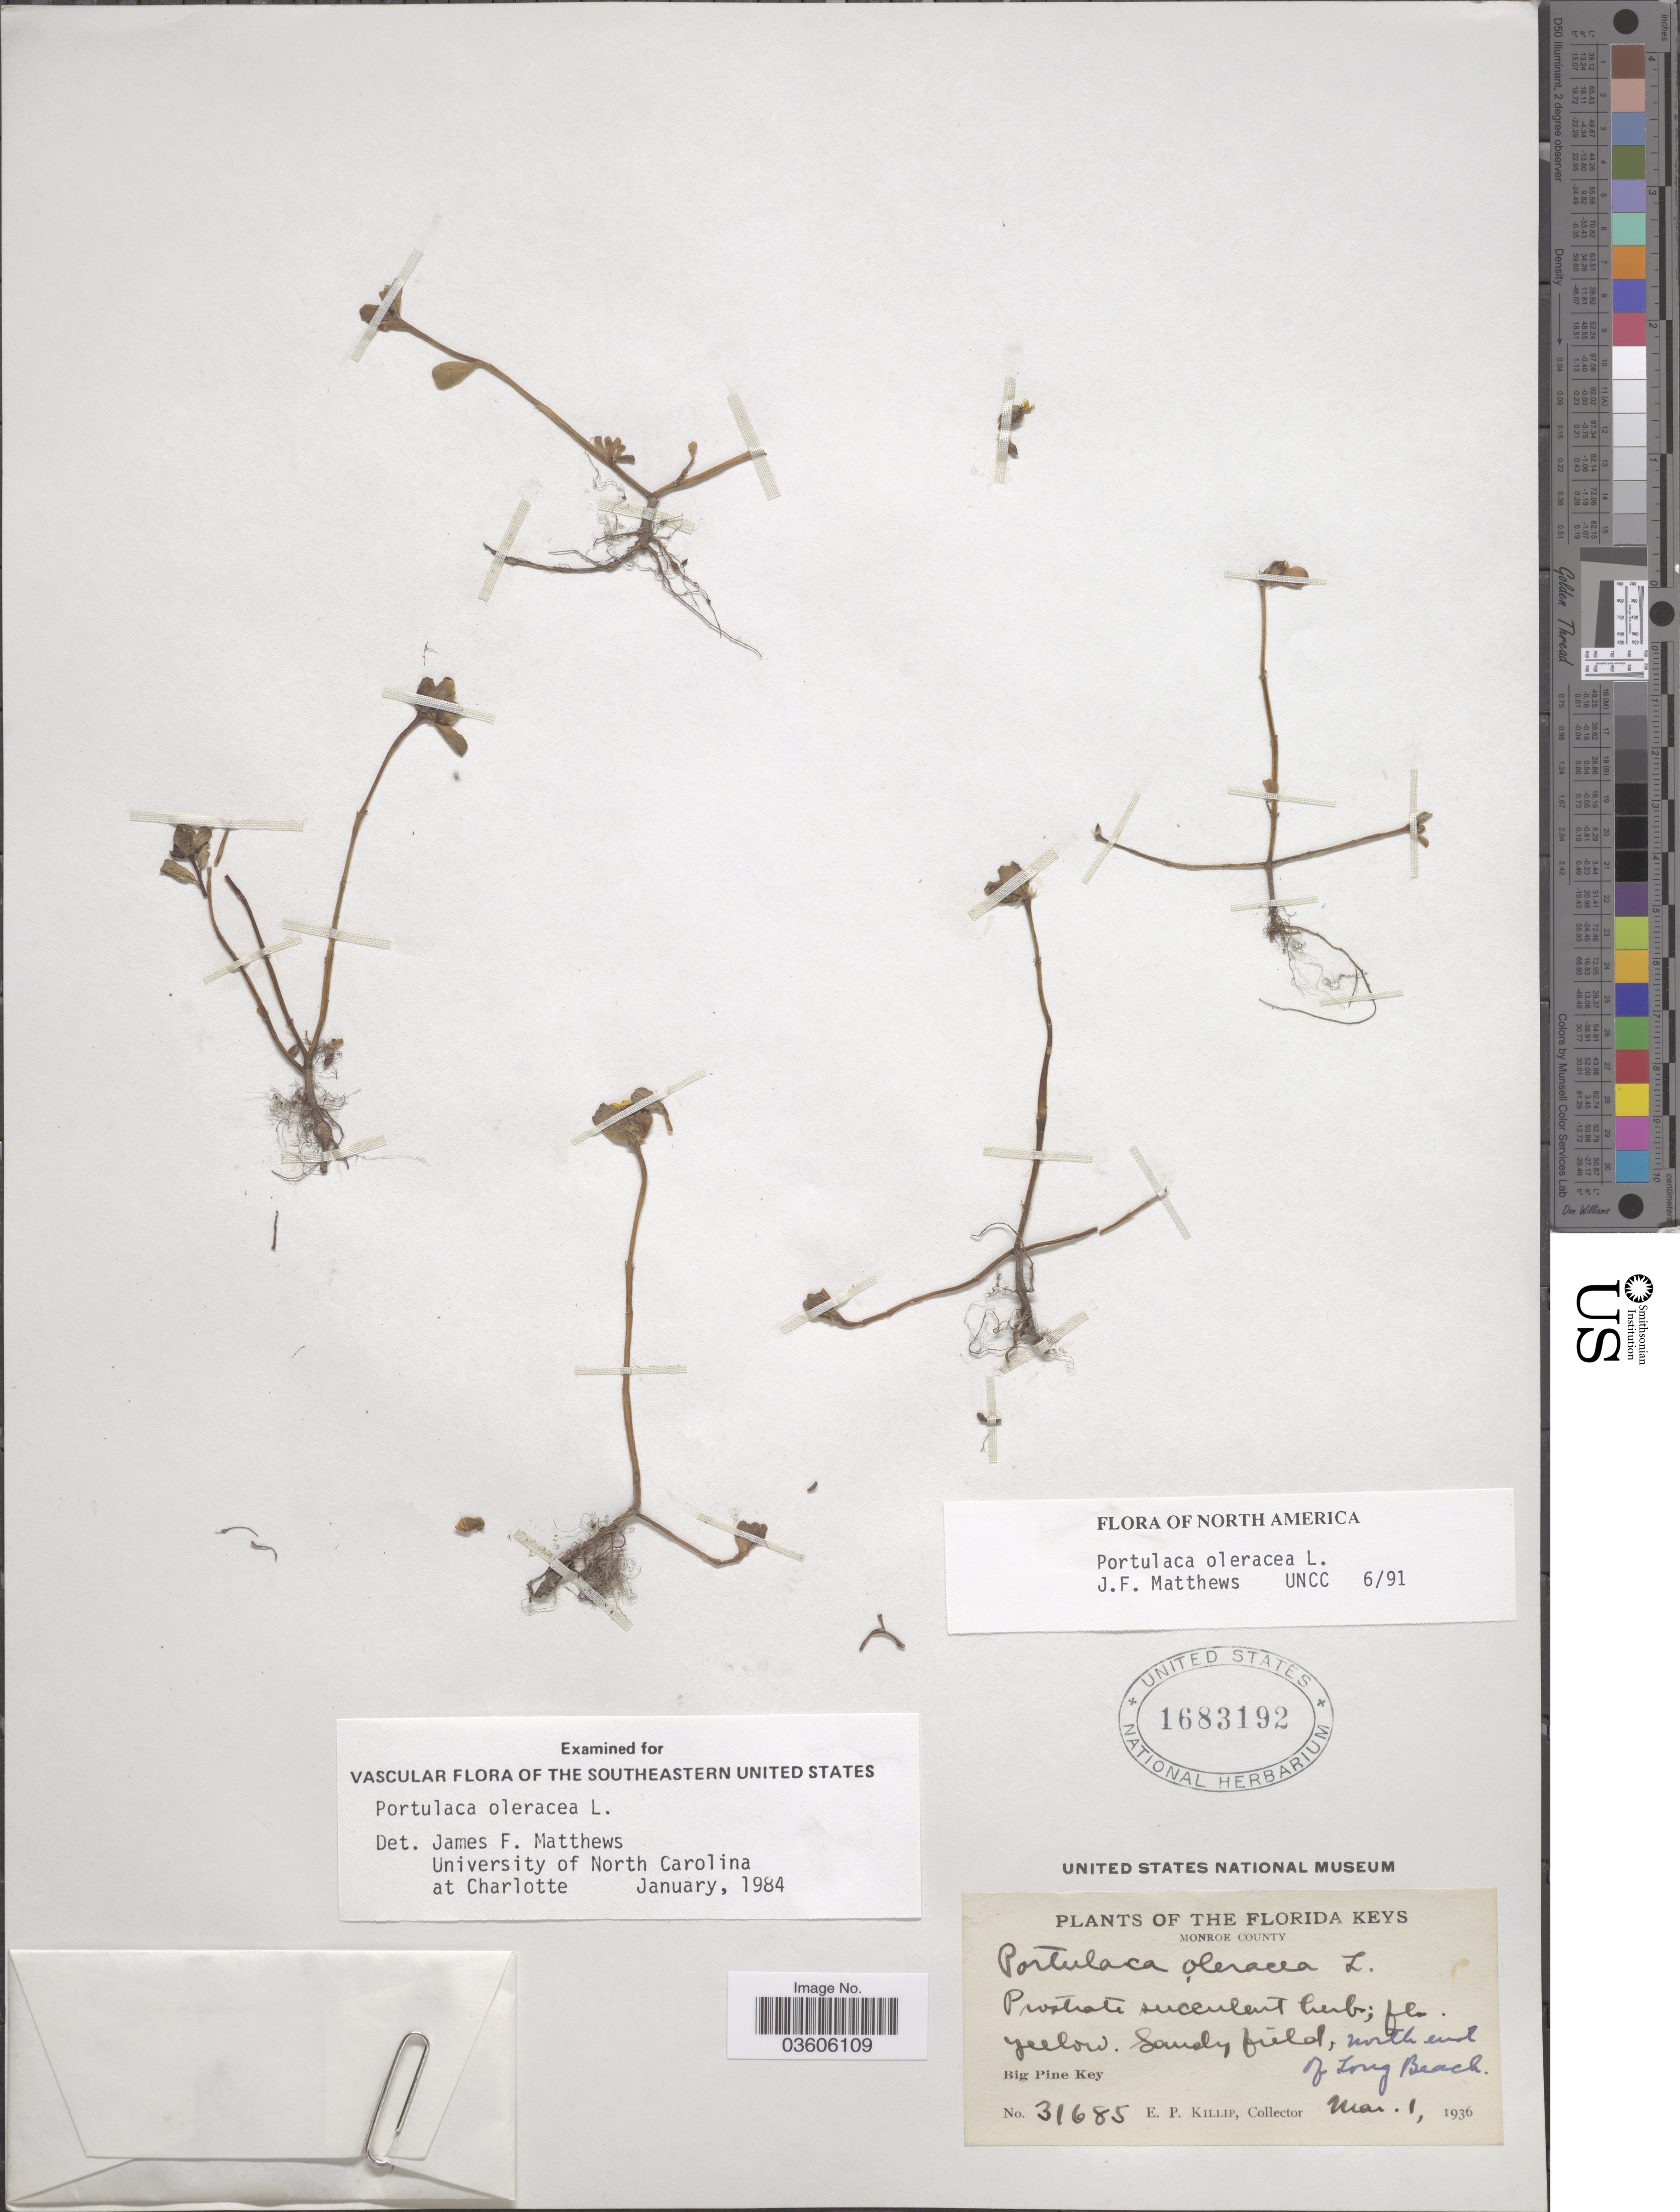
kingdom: Plantae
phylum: Tracheophyta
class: Magnoliopsida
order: Caryophyllales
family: Portulacaceae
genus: Portulaca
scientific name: Portulaca oleracea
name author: L.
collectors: E. P. Killip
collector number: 31685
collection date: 1936-03-01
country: United States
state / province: Florida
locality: The Florida Keys. Monroe County. Big Pine Key. North end of Long Beach.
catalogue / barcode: US 1683192